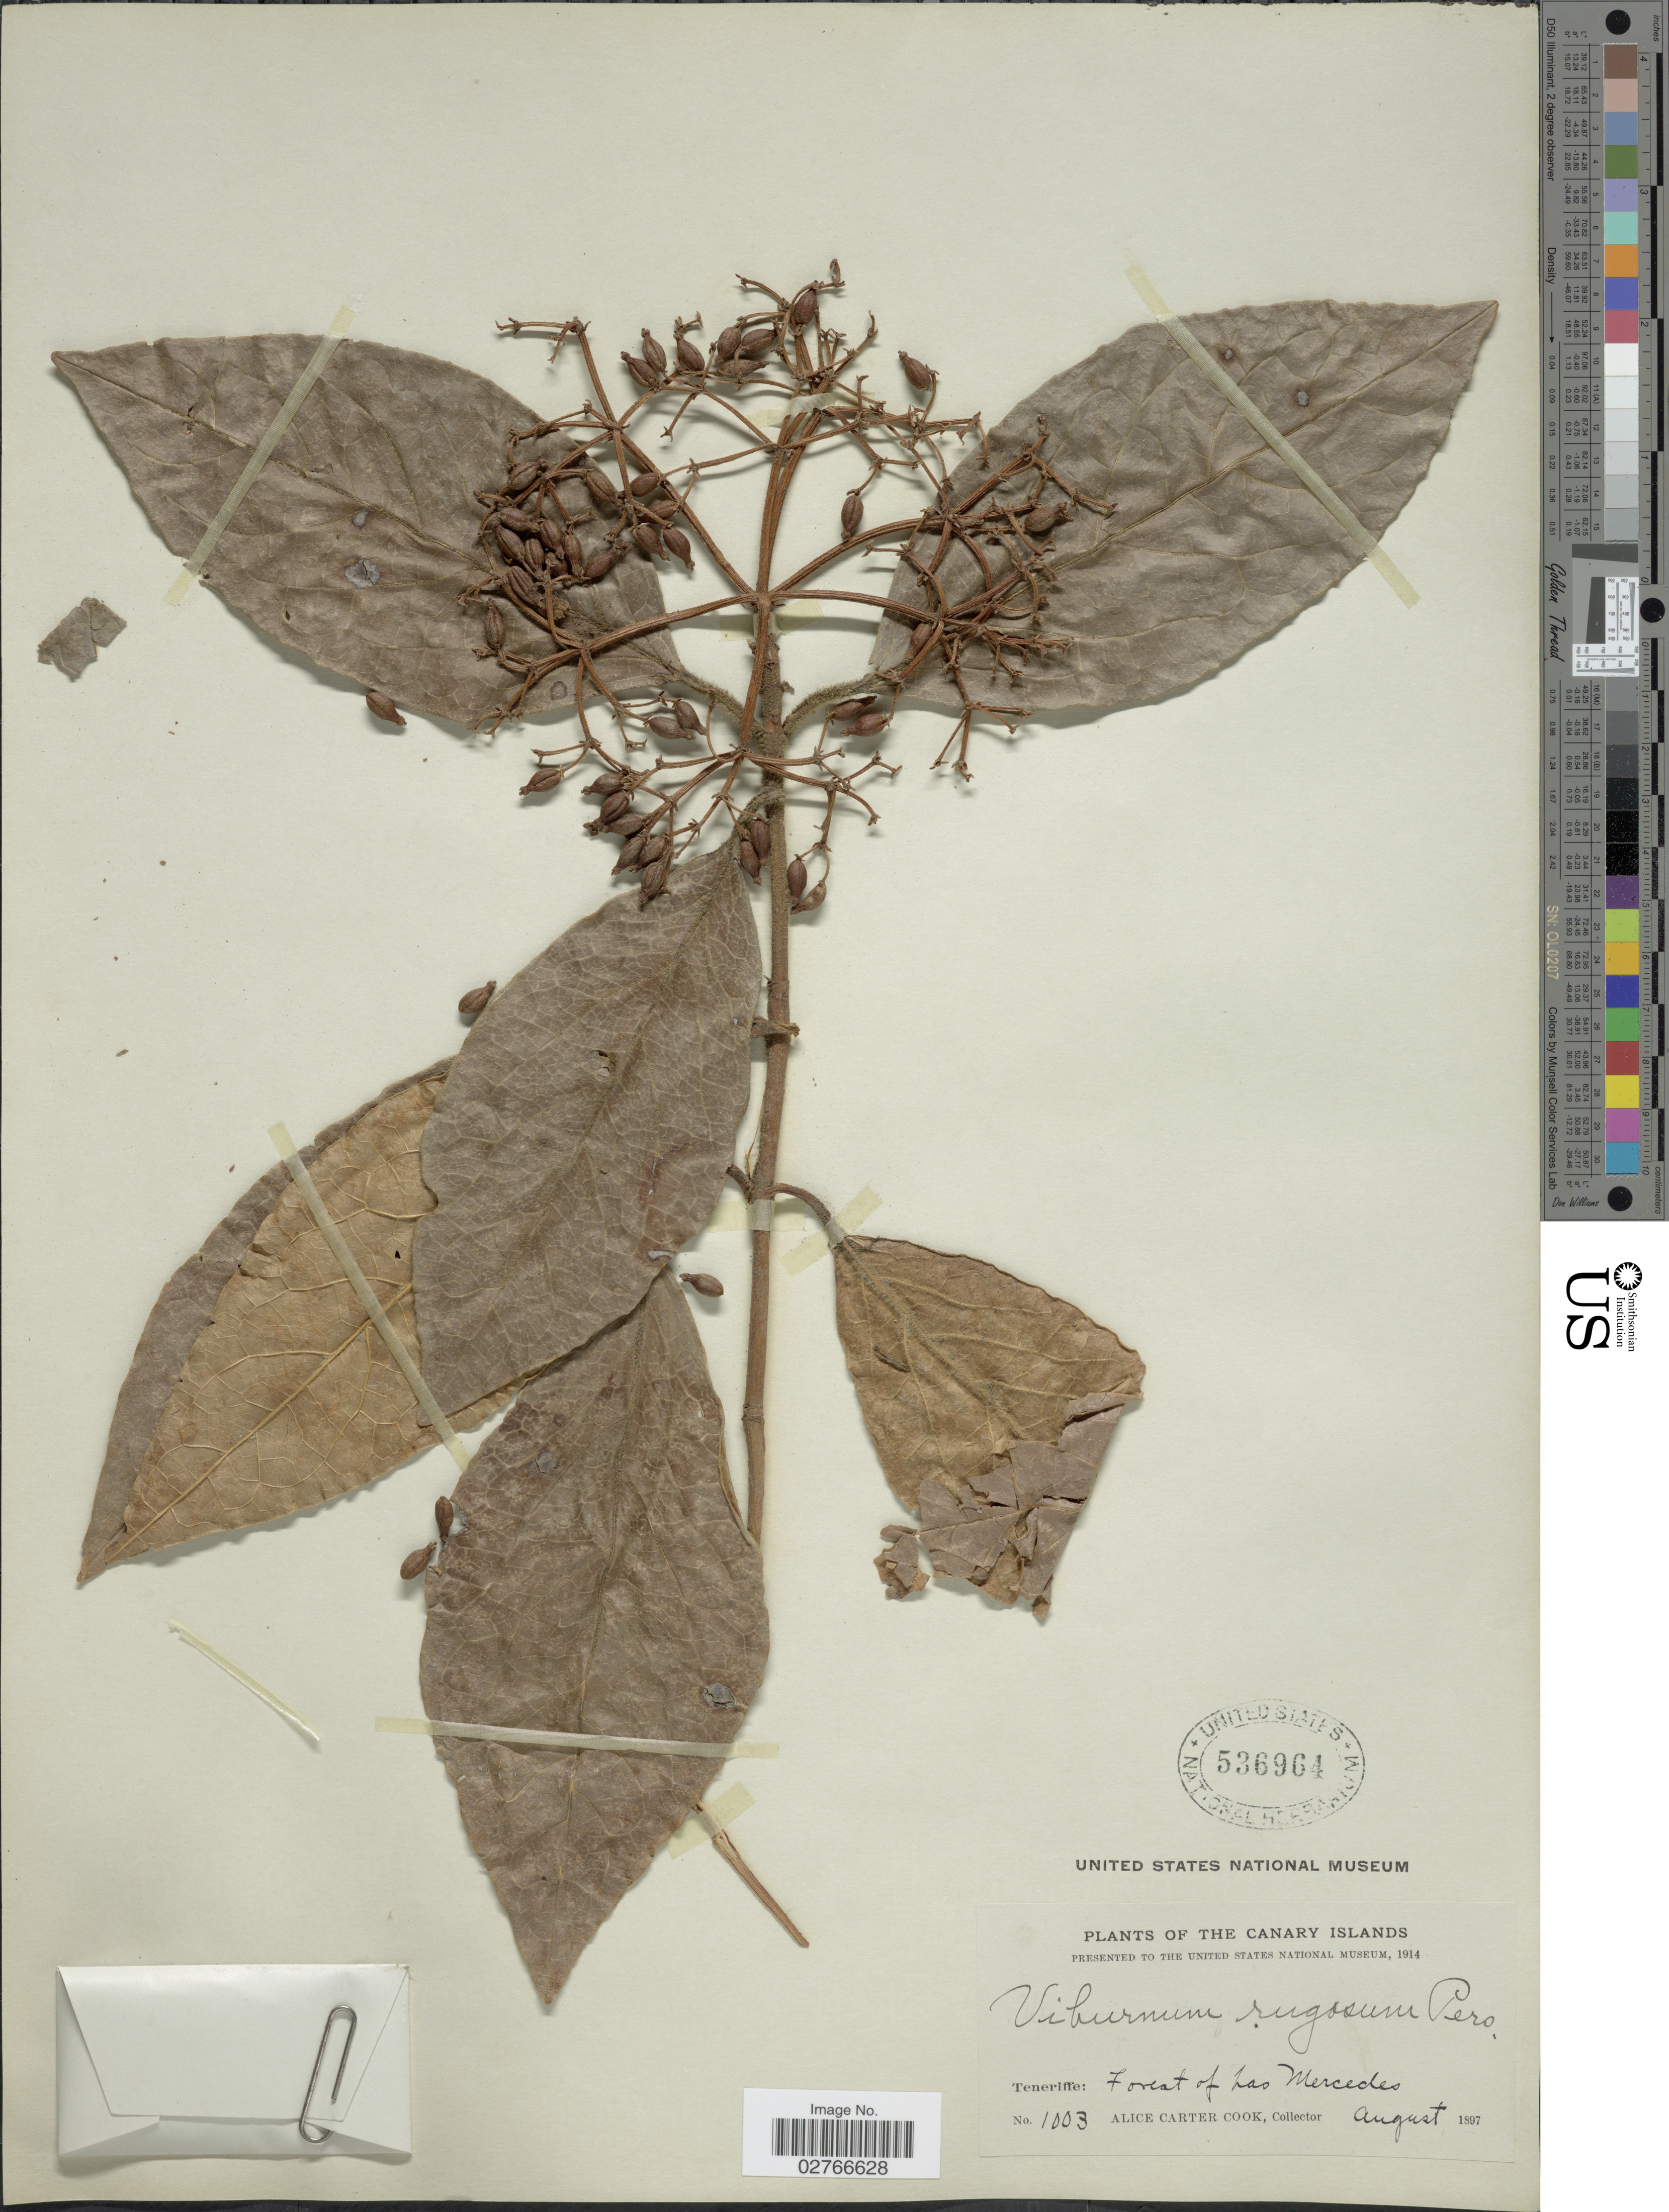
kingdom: Plantae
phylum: Tracheophyta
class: Magnoliopsida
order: Dipsacales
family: Viburnaceae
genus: Viburnum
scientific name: Viburnum rugosum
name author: Pers.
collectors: Alice C. Cook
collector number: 1003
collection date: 1897-08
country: Spain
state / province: Canarias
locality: Canary Islands. Teneriffe: Forest of Las Mercedes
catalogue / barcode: US 536964